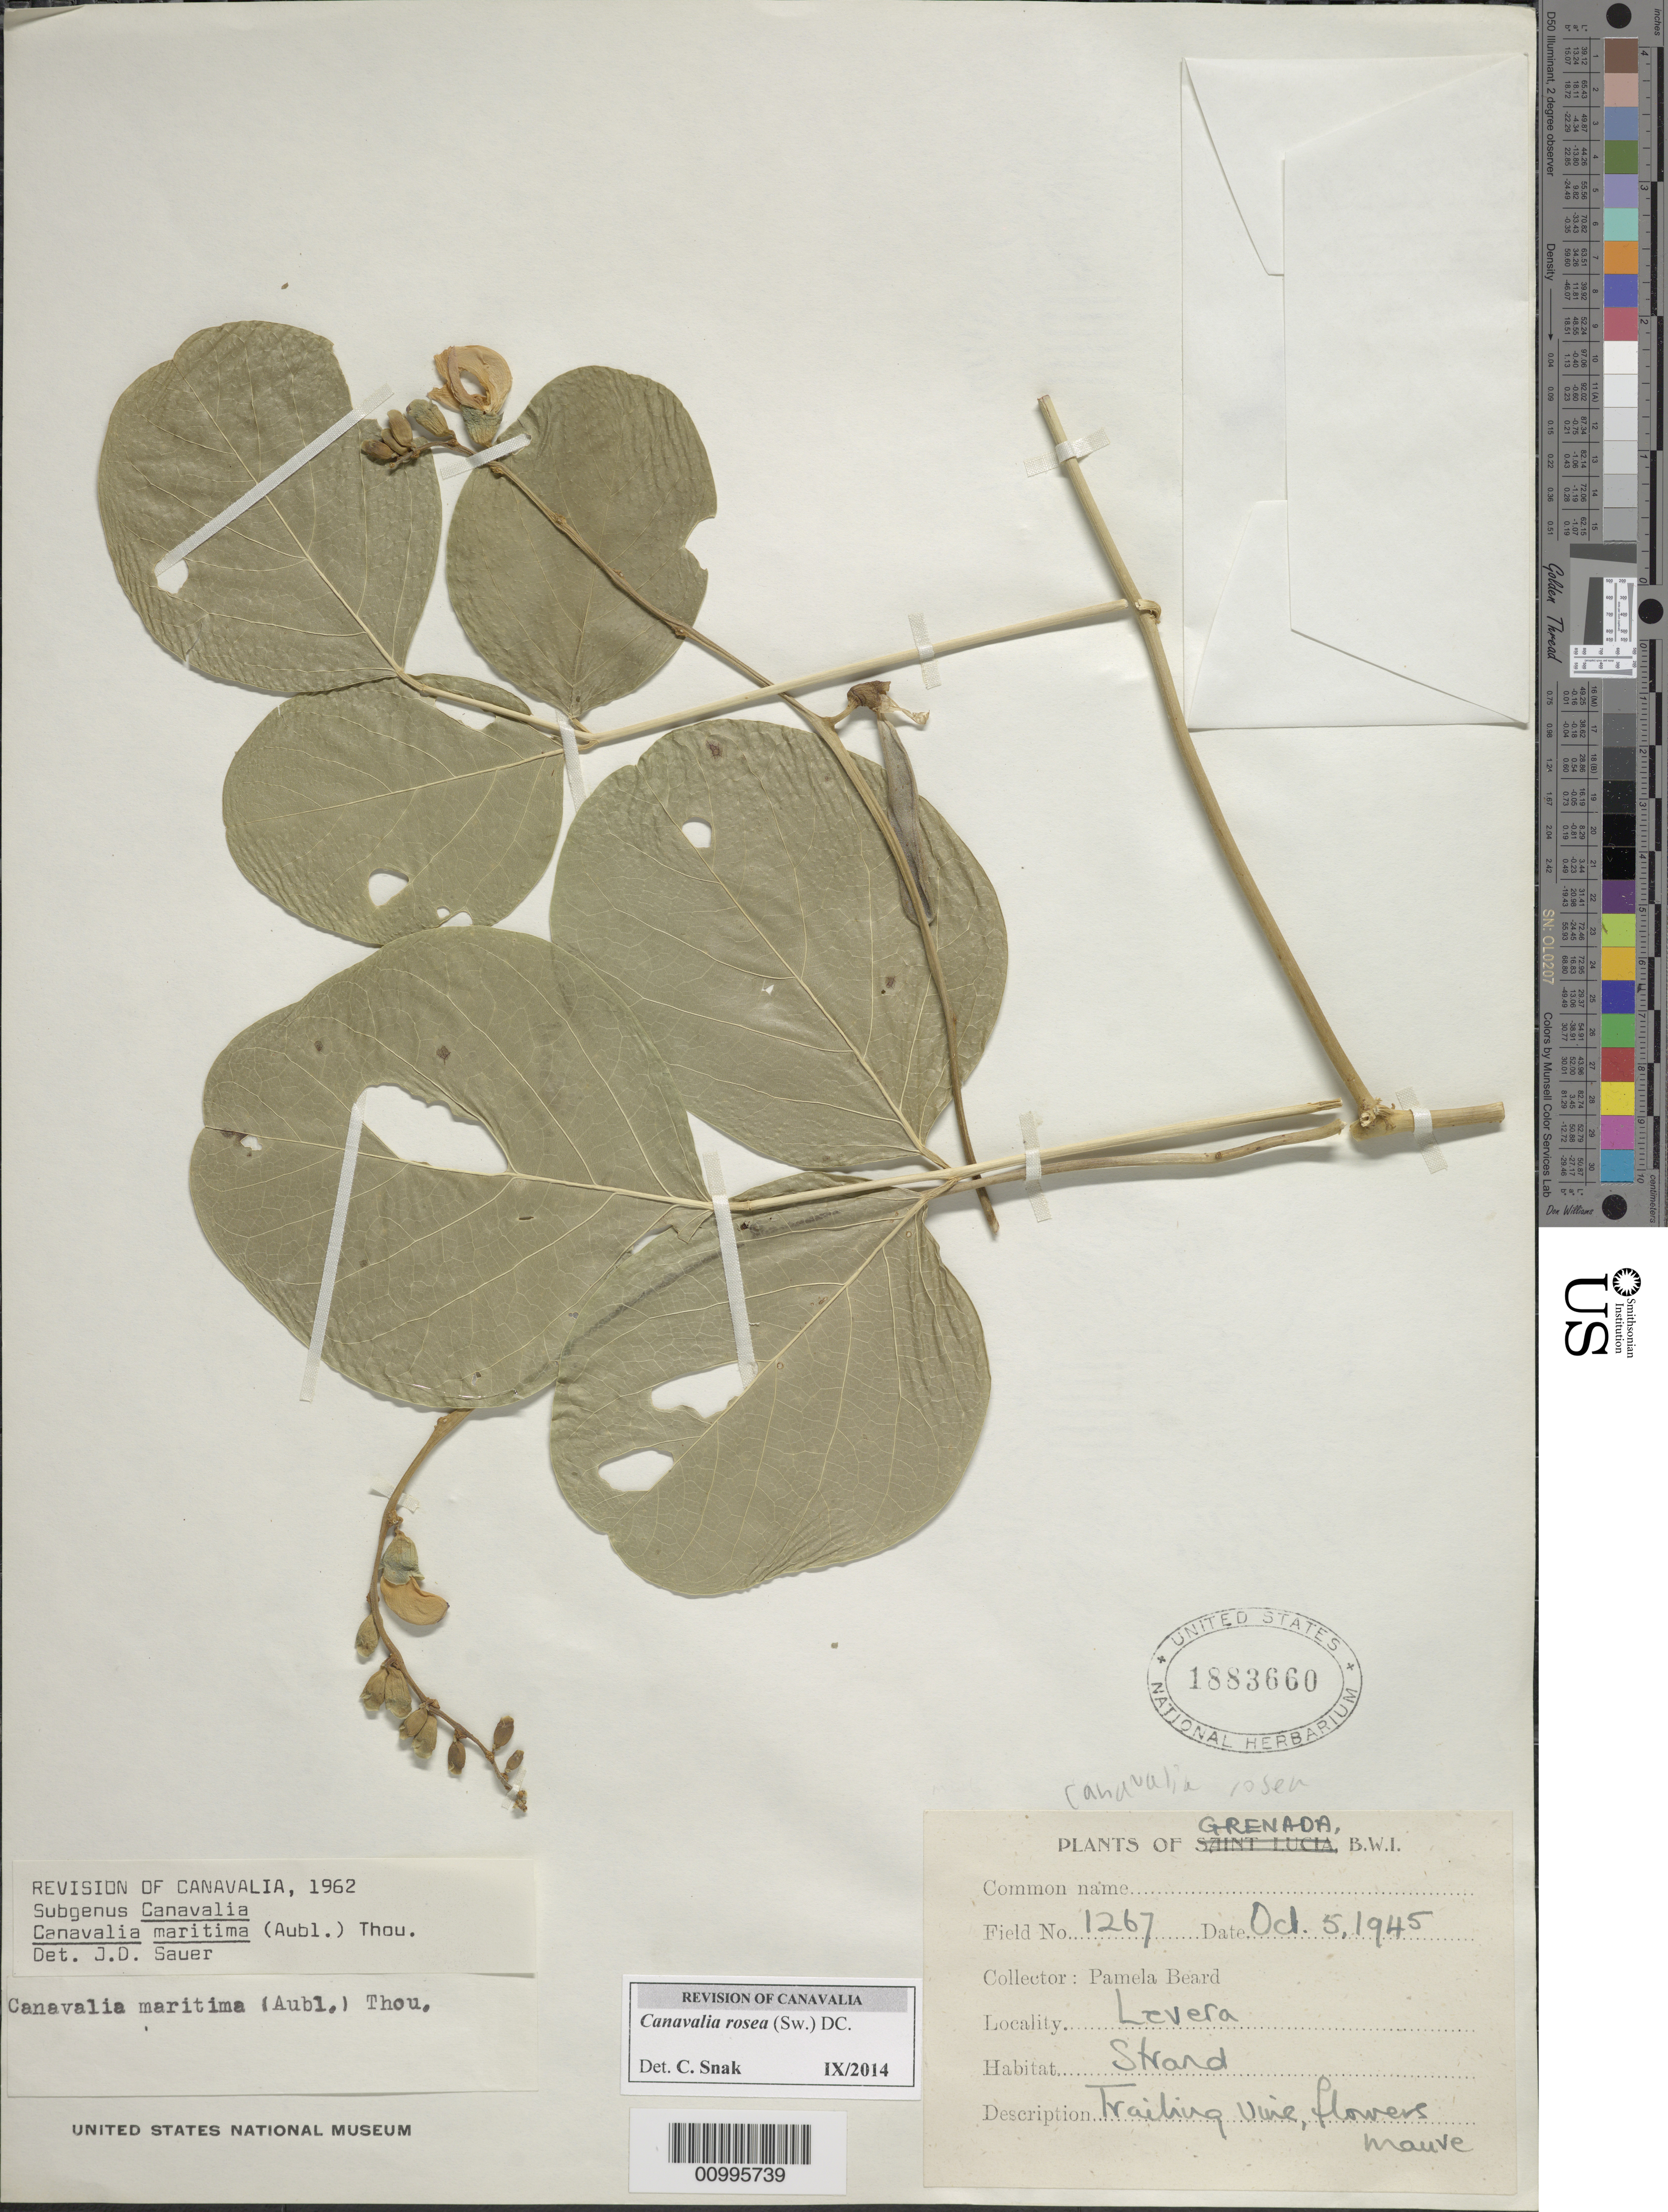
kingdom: Plantae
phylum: Tracheophyta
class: Magnoliopsida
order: Fabales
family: Fabaceae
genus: Canavalia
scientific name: Canavalia rosea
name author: (Sw.) DC.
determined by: Snak, C.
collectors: P. Beard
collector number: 1267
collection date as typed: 05 Oct 1945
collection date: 1945-10-05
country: Grenada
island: Grenada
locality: Levera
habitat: Strand.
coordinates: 0 N, 0 E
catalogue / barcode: US 1883660